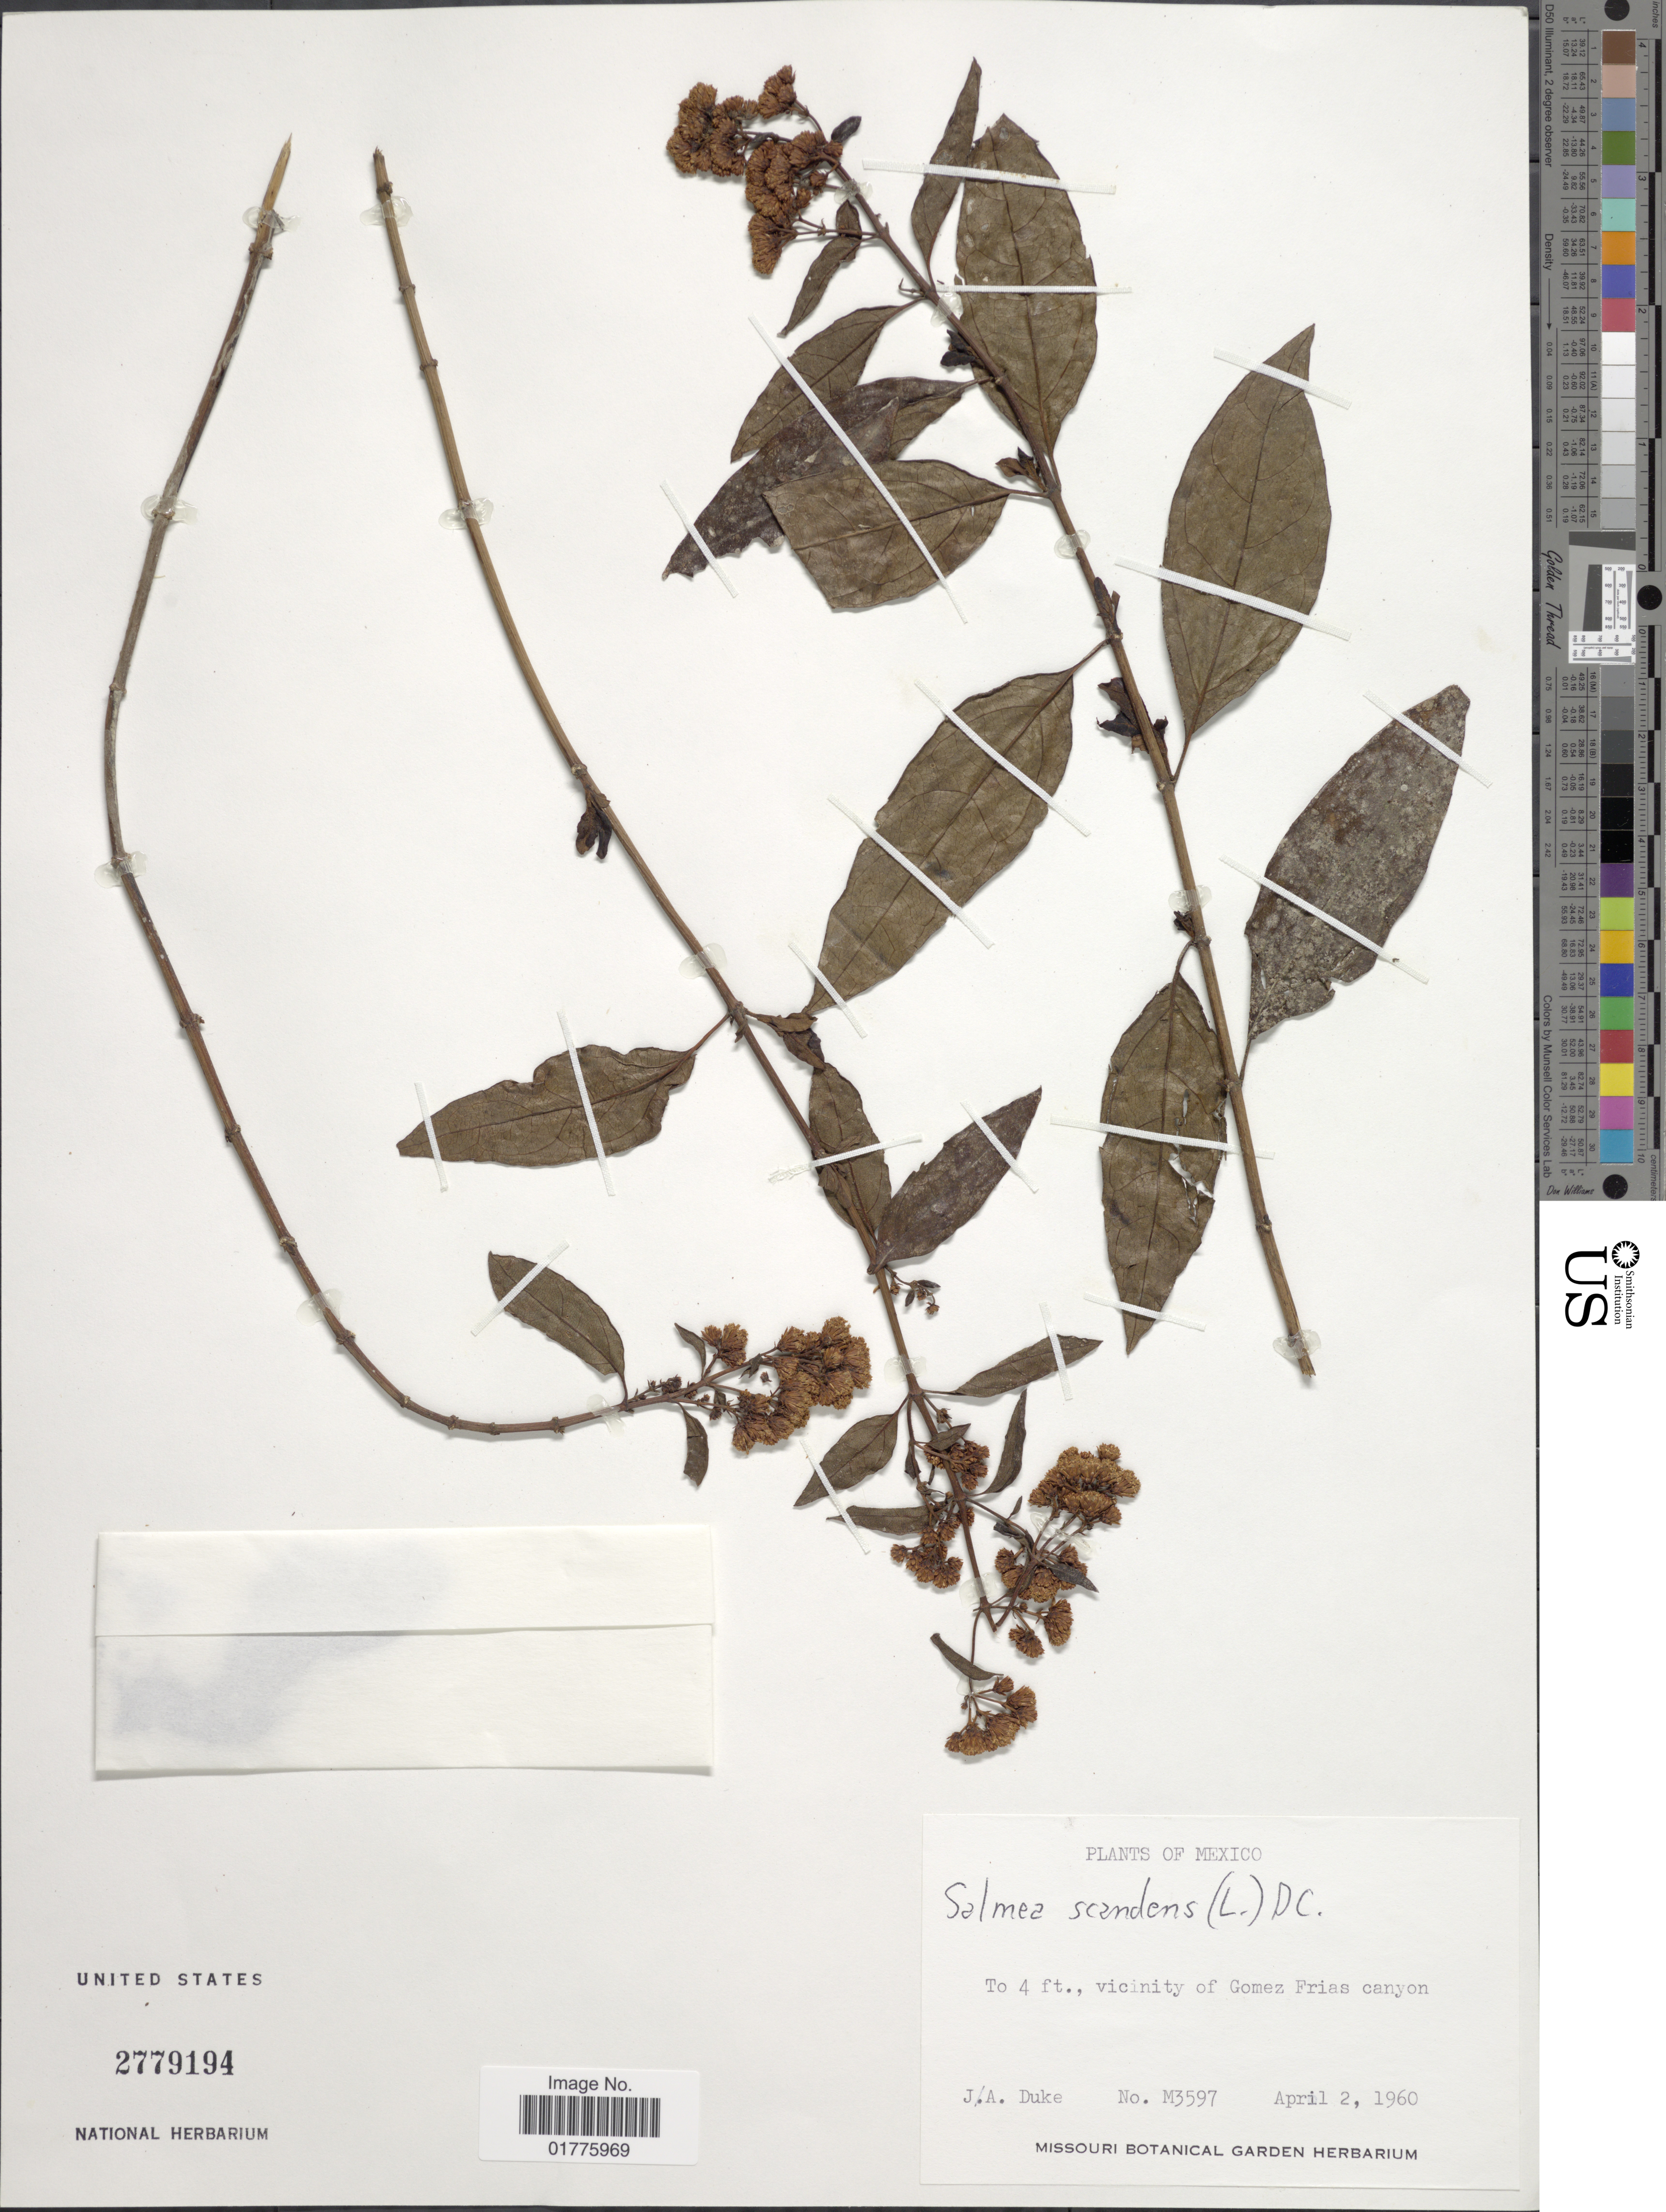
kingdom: Plantae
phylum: Tracheophyta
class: Magnoliopsida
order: Asterales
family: Asteraceae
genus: Salmea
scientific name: Salmea scandens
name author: (L.) DC.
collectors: J. A. Duke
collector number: M3597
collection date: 1960-04-02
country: Mexico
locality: To 4 ft., vicinity of Gomez Frias canyon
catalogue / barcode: US 2779194